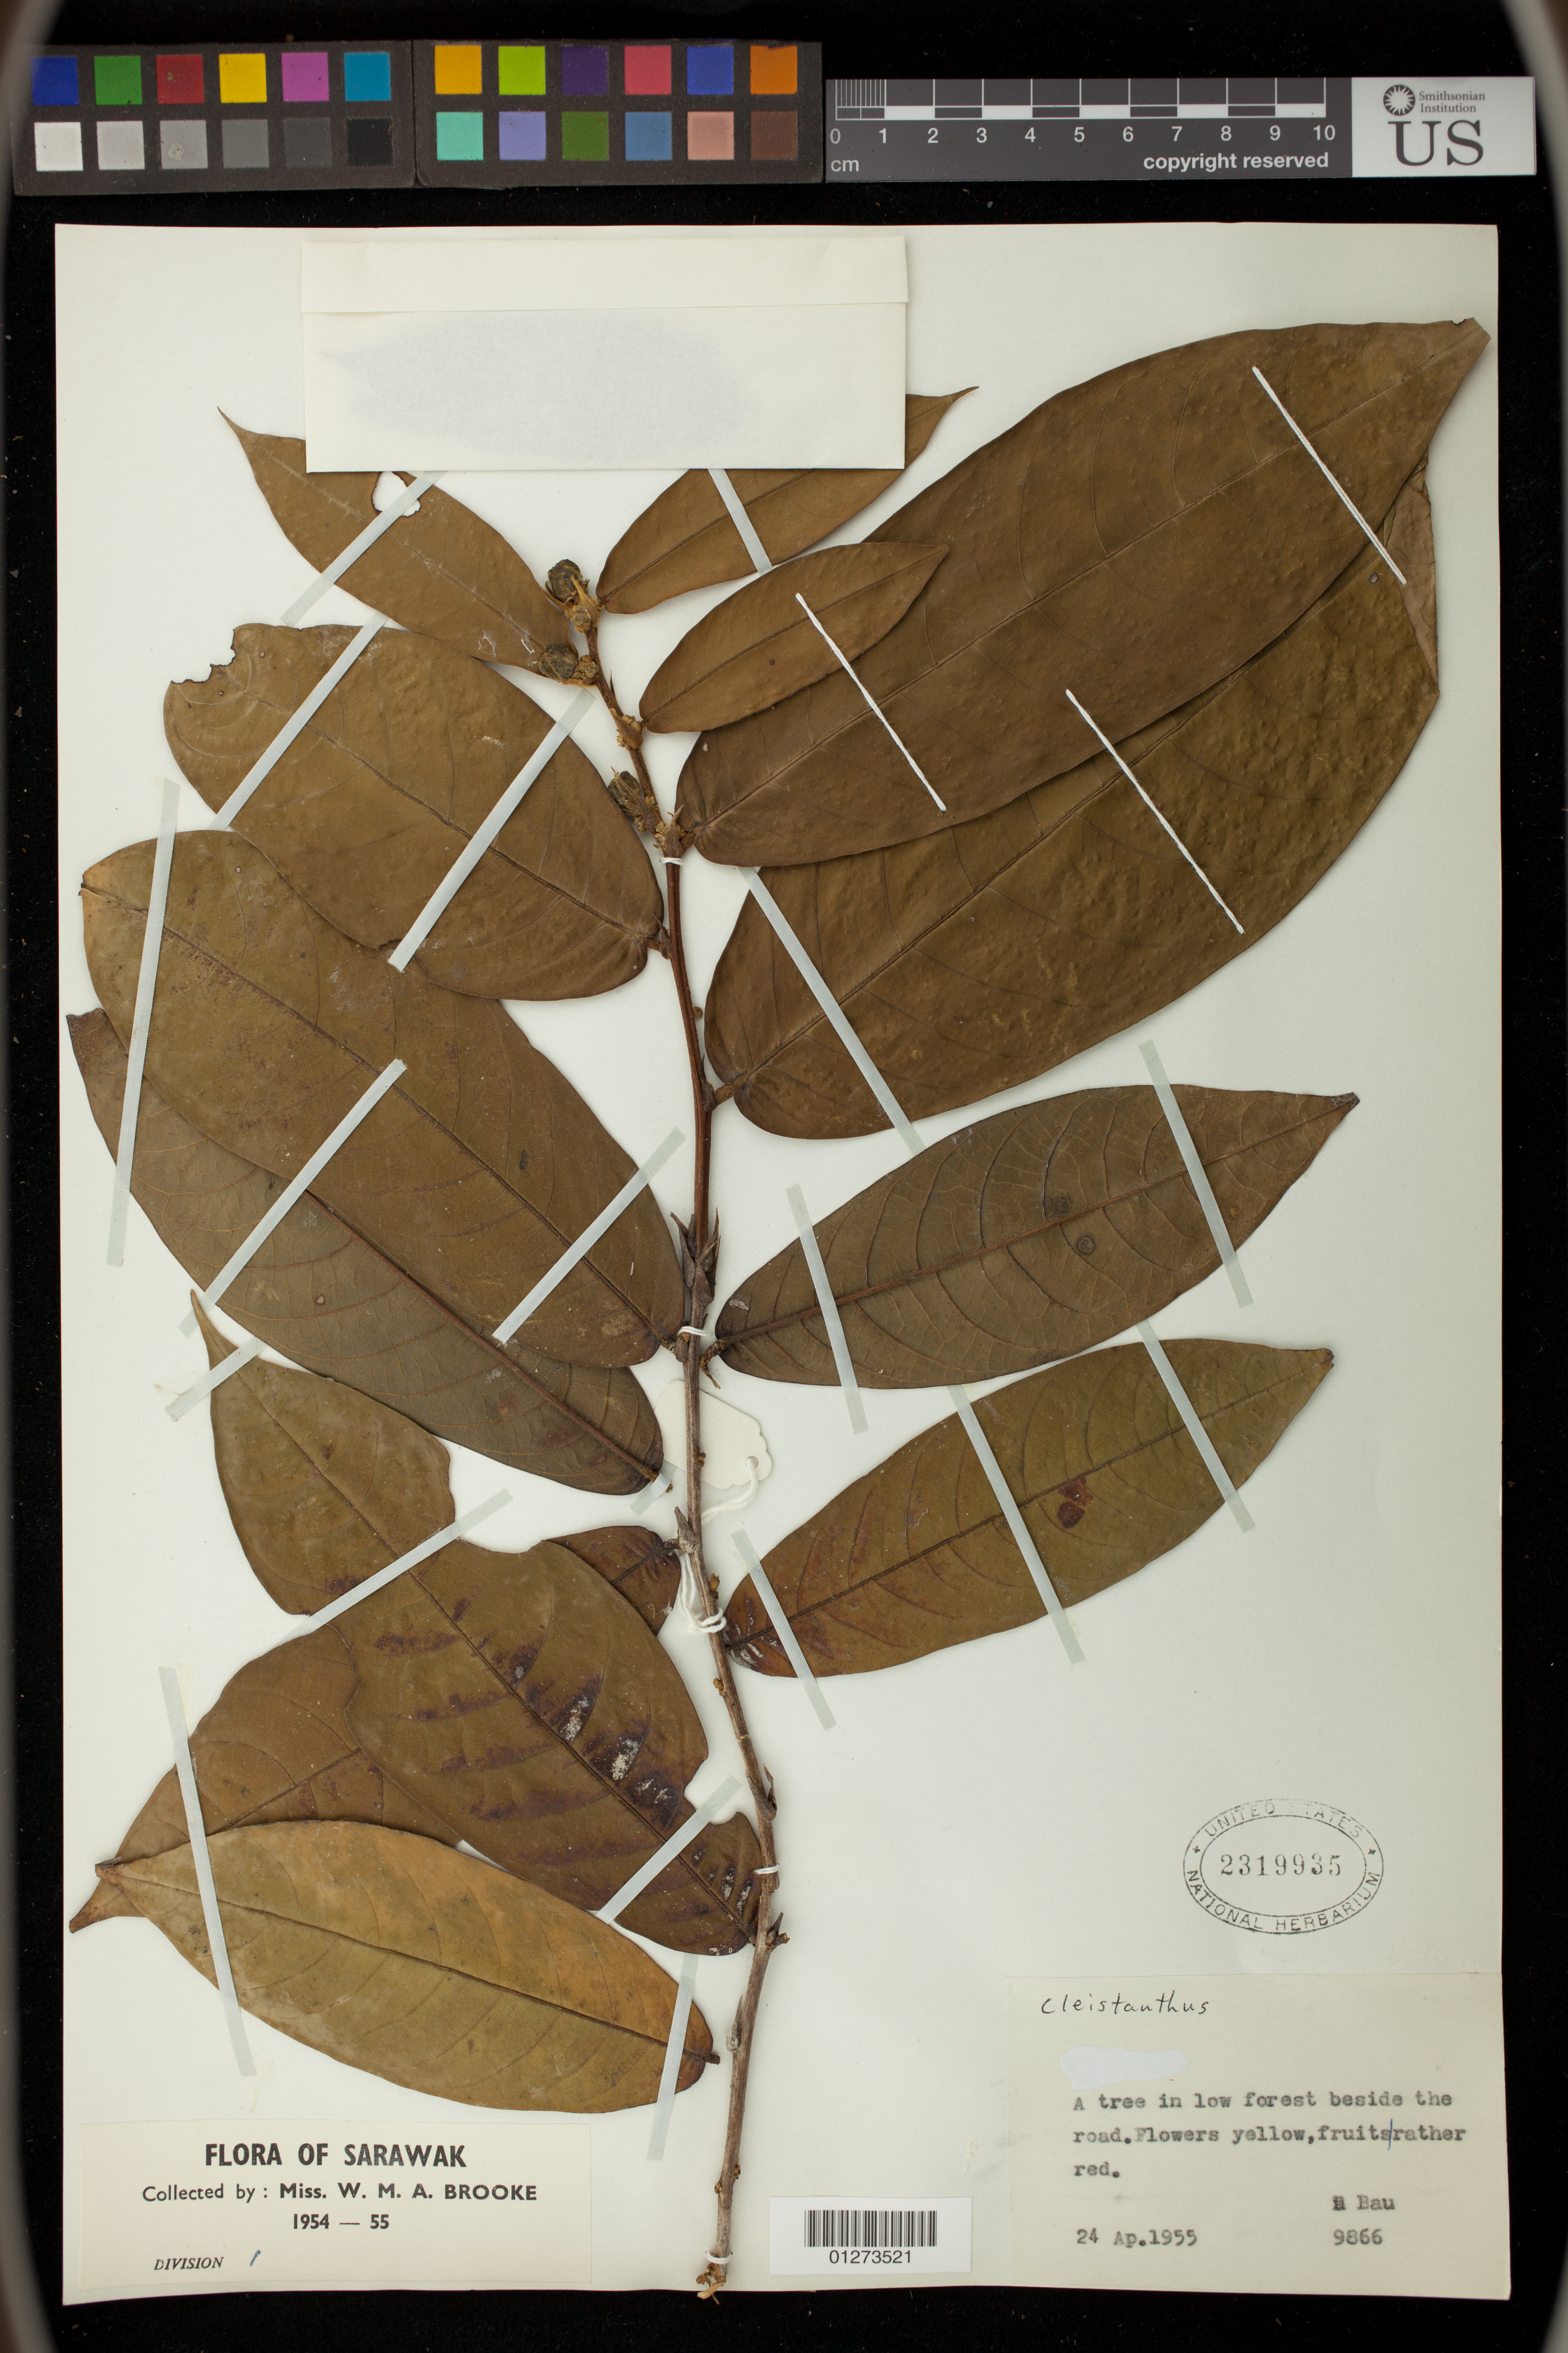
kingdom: Plantae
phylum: Tracheophyta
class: Magnoliopsida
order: Malpighiales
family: Phyllanthaceae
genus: Cleistanthus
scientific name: Cleistanthus sp.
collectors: W. Brooke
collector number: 9866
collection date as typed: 24 Apr 1955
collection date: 1955-04-24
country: Malaysia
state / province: Sarawak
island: Borneo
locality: Bau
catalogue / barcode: US 2319935